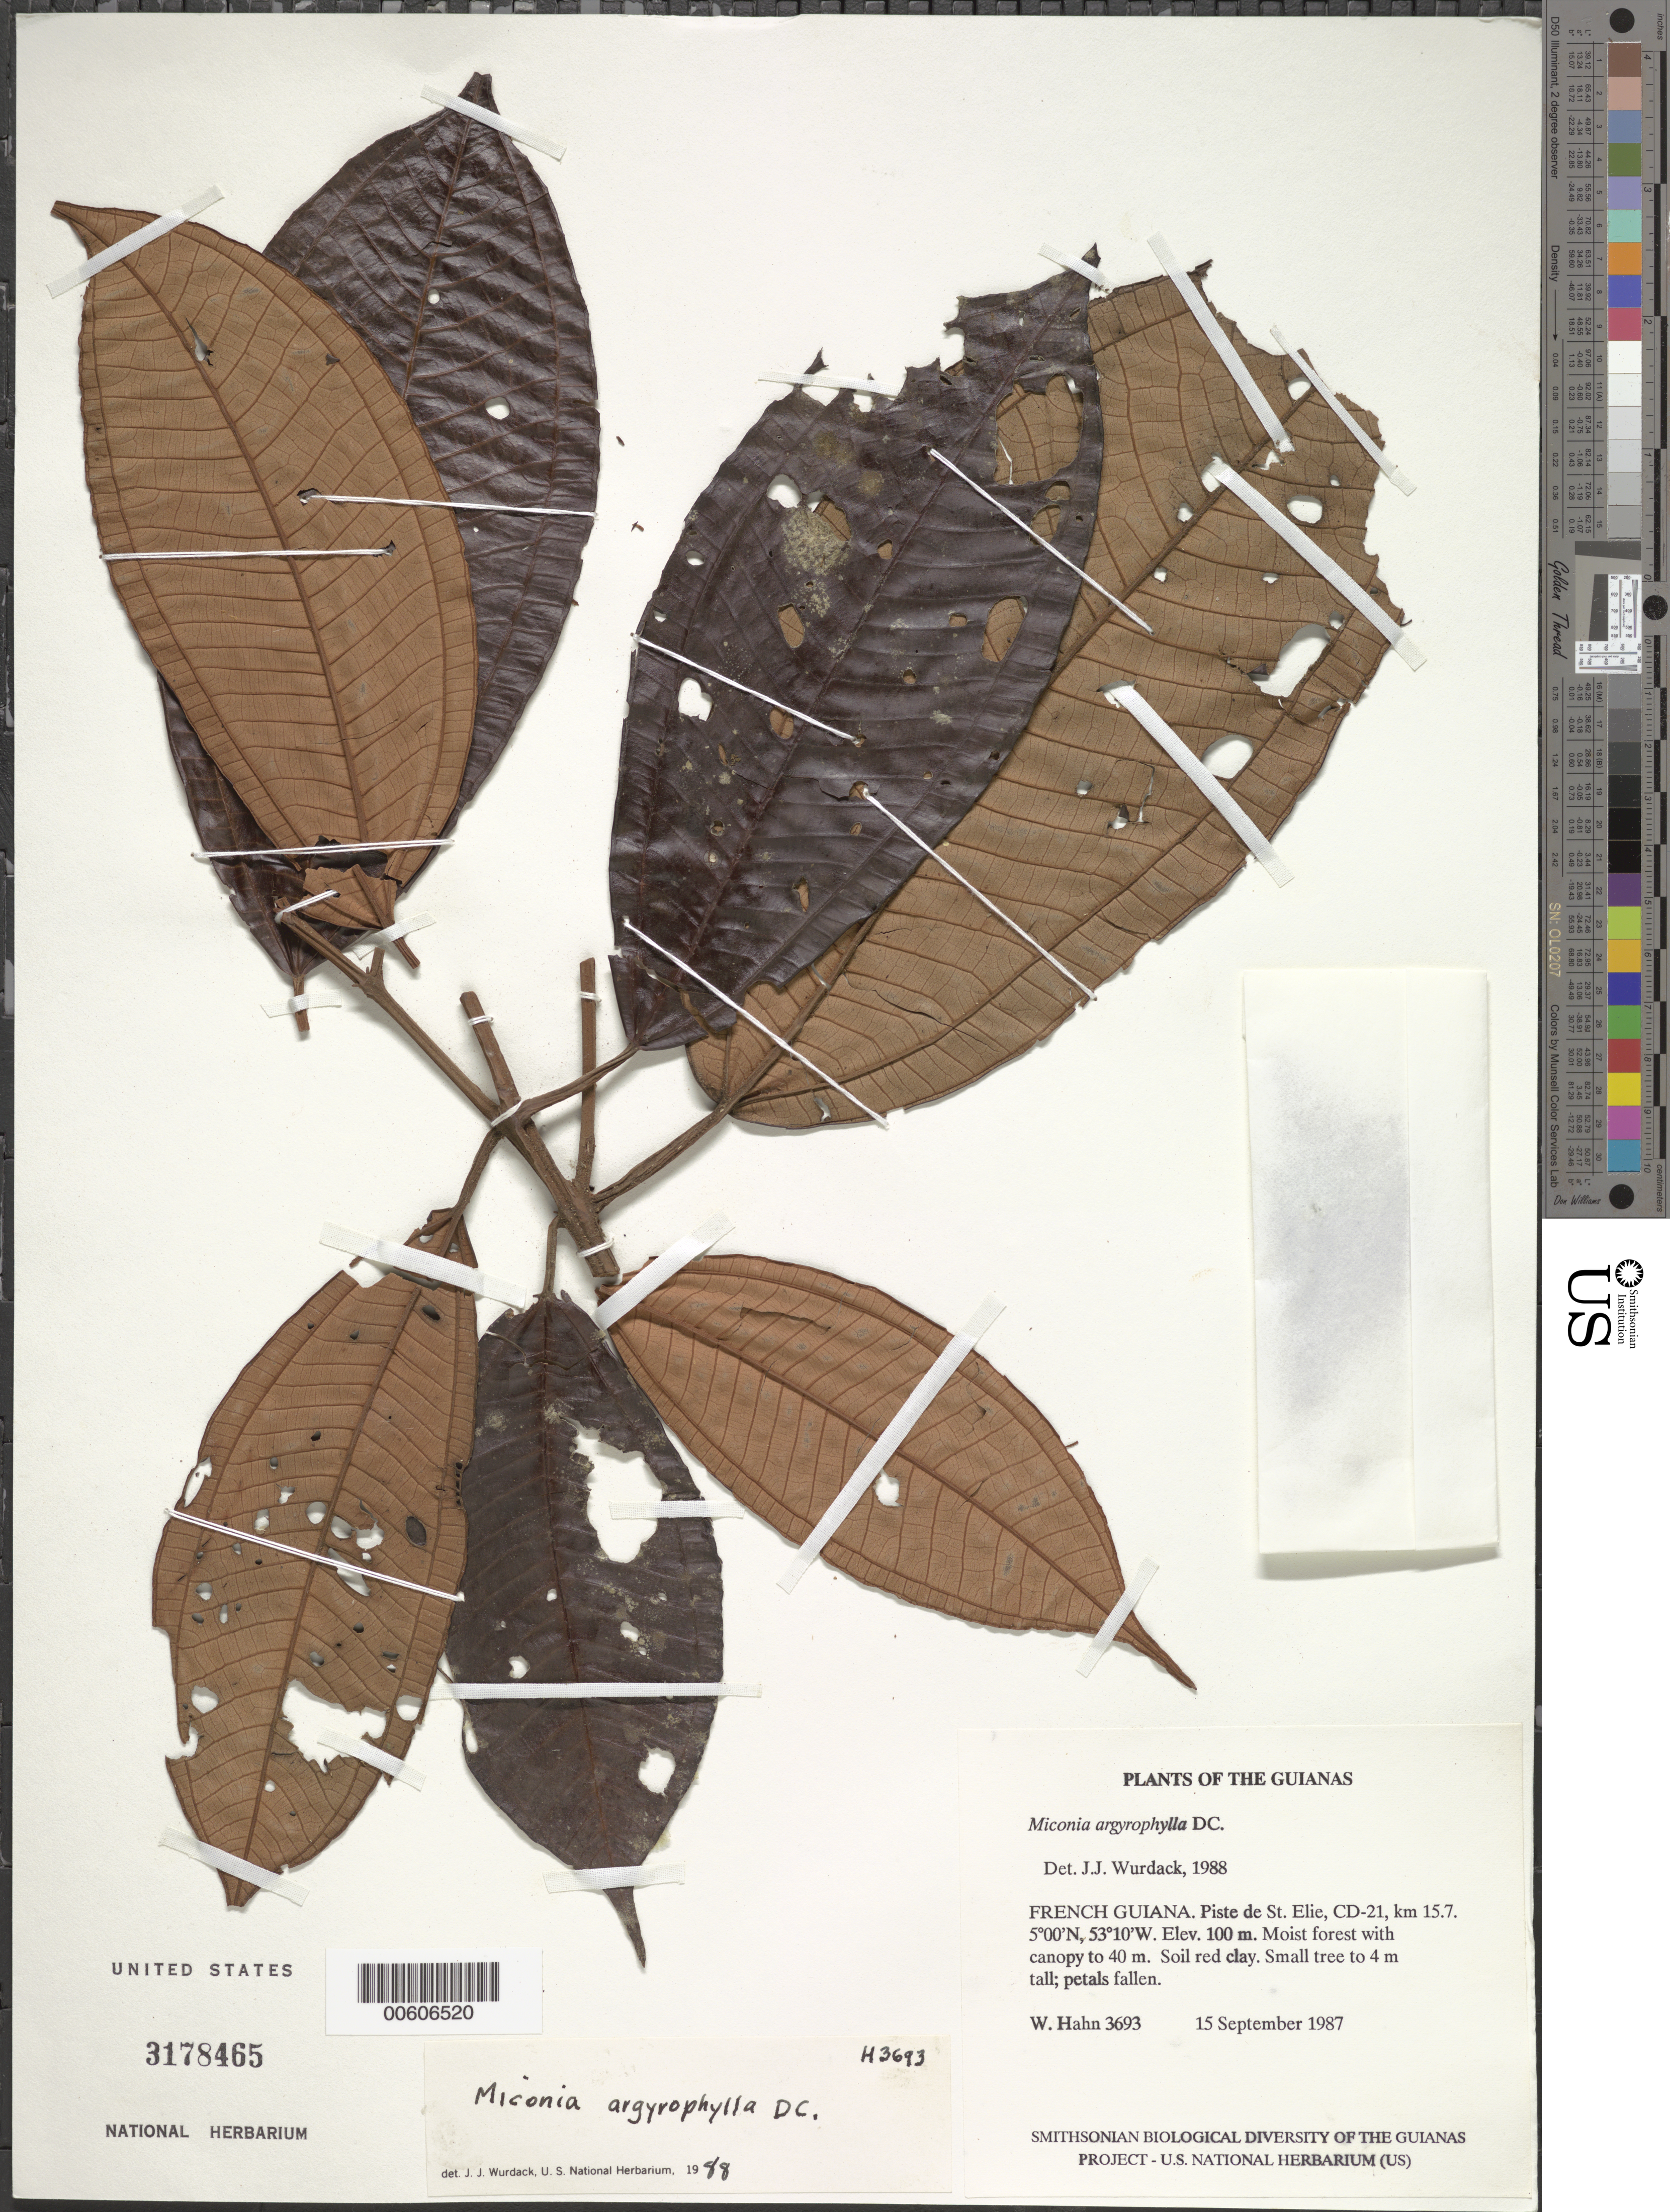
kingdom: Plantae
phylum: Tracheophyta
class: Magnoliopsida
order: Myrtales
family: Melastomataceae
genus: Miconia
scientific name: Miconia argyrophylla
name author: DC.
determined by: Wurdack, John J., (US), US (UNITED STATES)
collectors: W. Hahn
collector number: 3693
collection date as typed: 15 September 1987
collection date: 1987-09-15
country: French Guiana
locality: Piste de St. Elie, CD-21, km 15.7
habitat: Moist forest with canopy to 40 m. Soil red clay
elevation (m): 100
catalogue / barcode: US 3178465